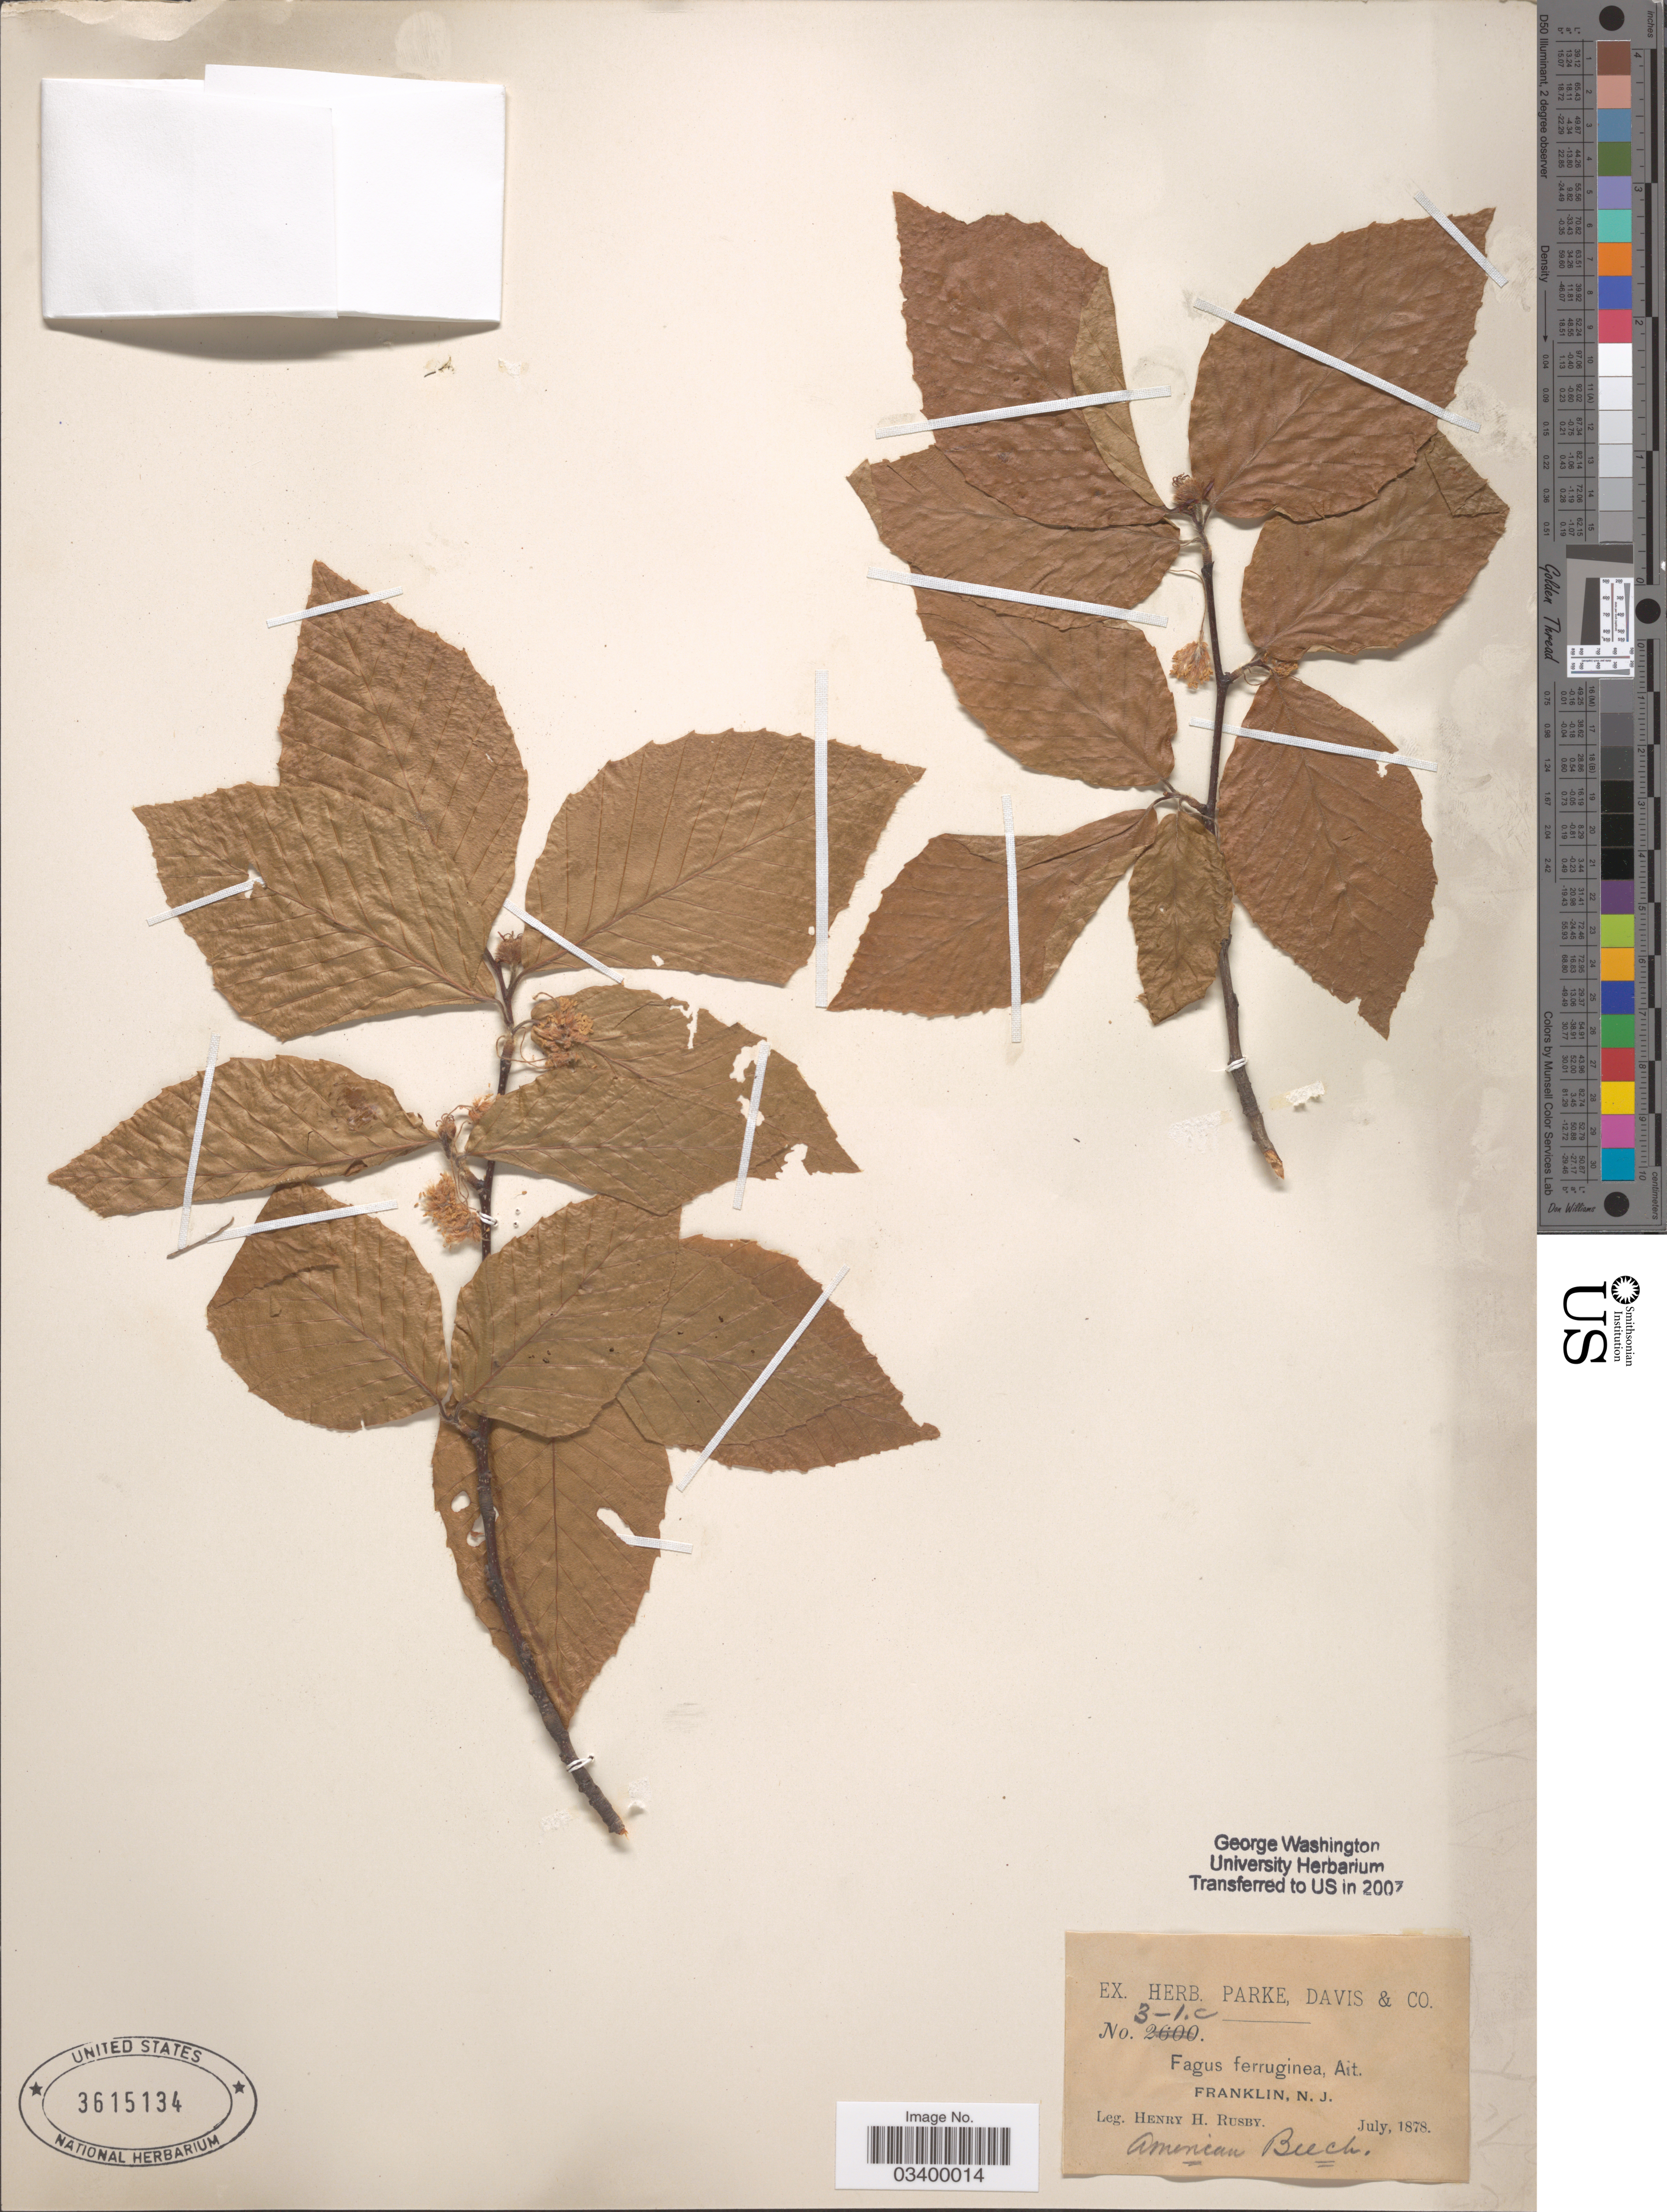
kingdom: Plantae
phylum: Tracheophyta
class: Magnoliopsida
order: Fagales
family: Fagaceae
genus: Fagus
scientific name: Fagus grandifolia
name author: Ehrh.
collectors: H. H. Rusby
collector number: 3-1.c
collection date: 1878-07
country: United States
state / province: New Jersey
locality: Franklin.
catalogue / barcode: US 3615134